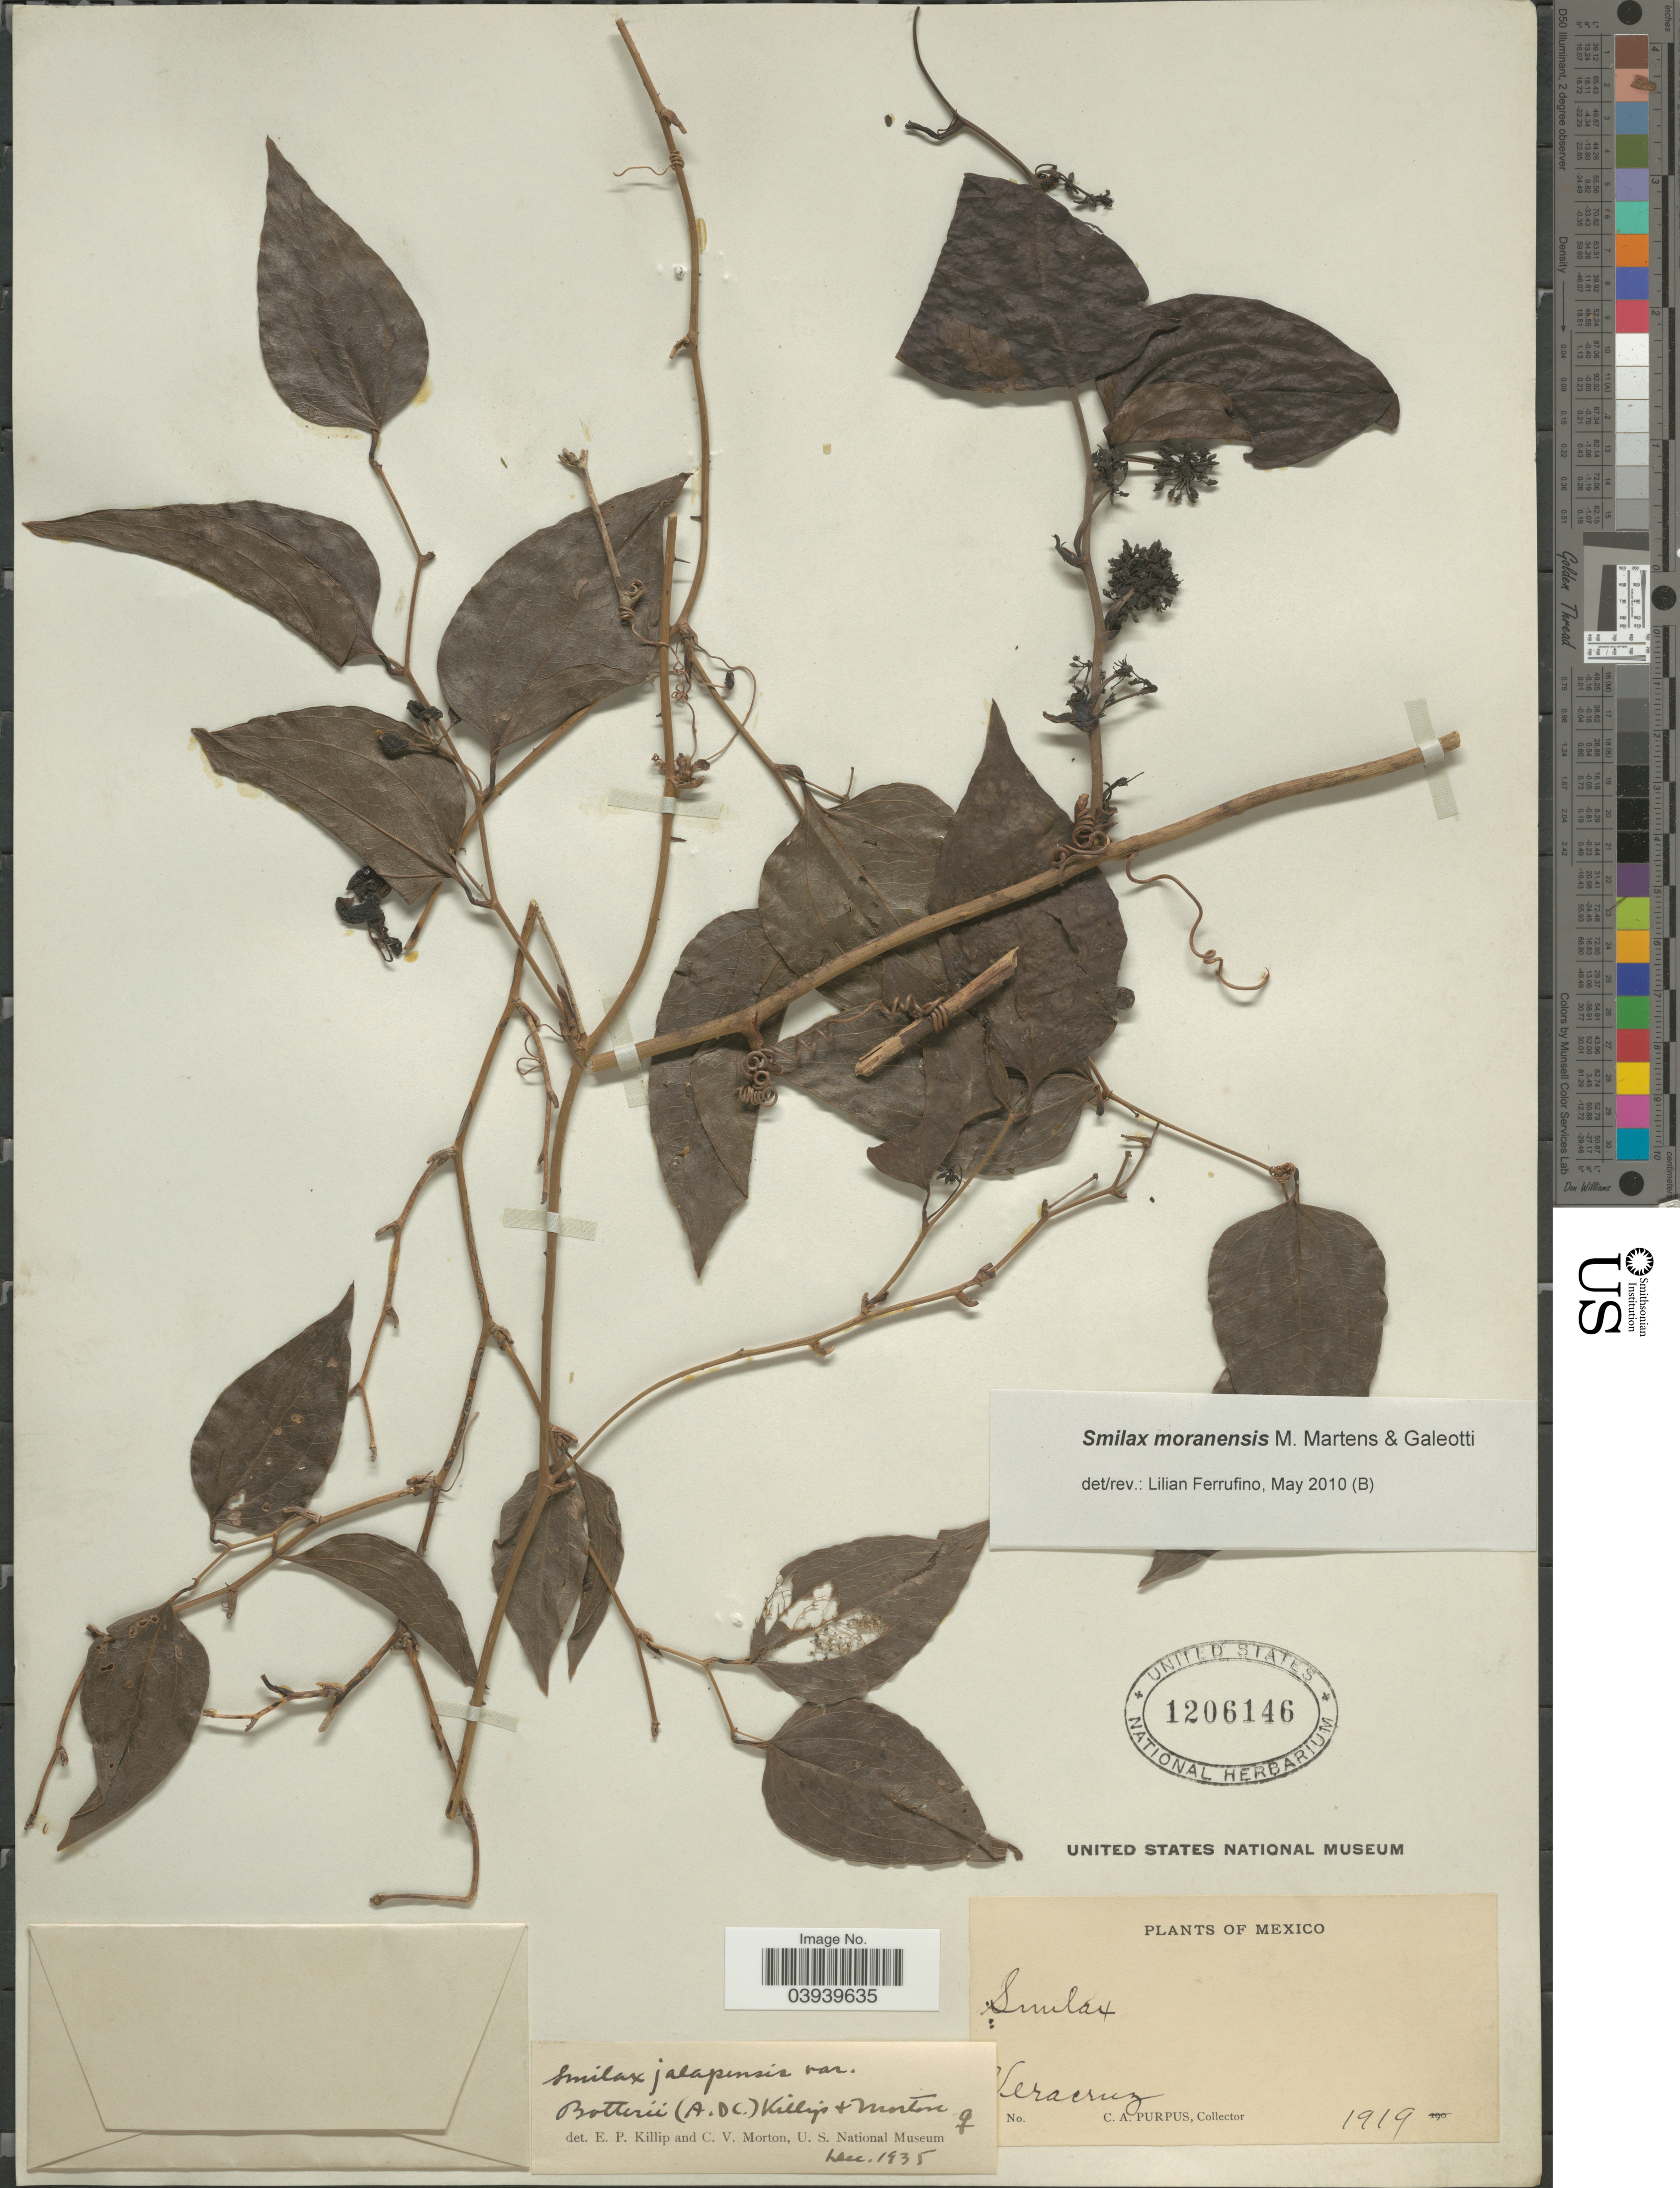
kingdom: Plantae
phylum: Tracheophyta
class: Liliopsida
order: Liliales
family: Smilacaceae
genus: Smilax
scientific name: Smilax moranensis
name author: M. Martens & Galeotti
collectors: C. A. Purpus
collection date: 1919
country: Mexico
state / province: Veracruz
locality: Veracruz.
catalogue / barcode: US 1206146